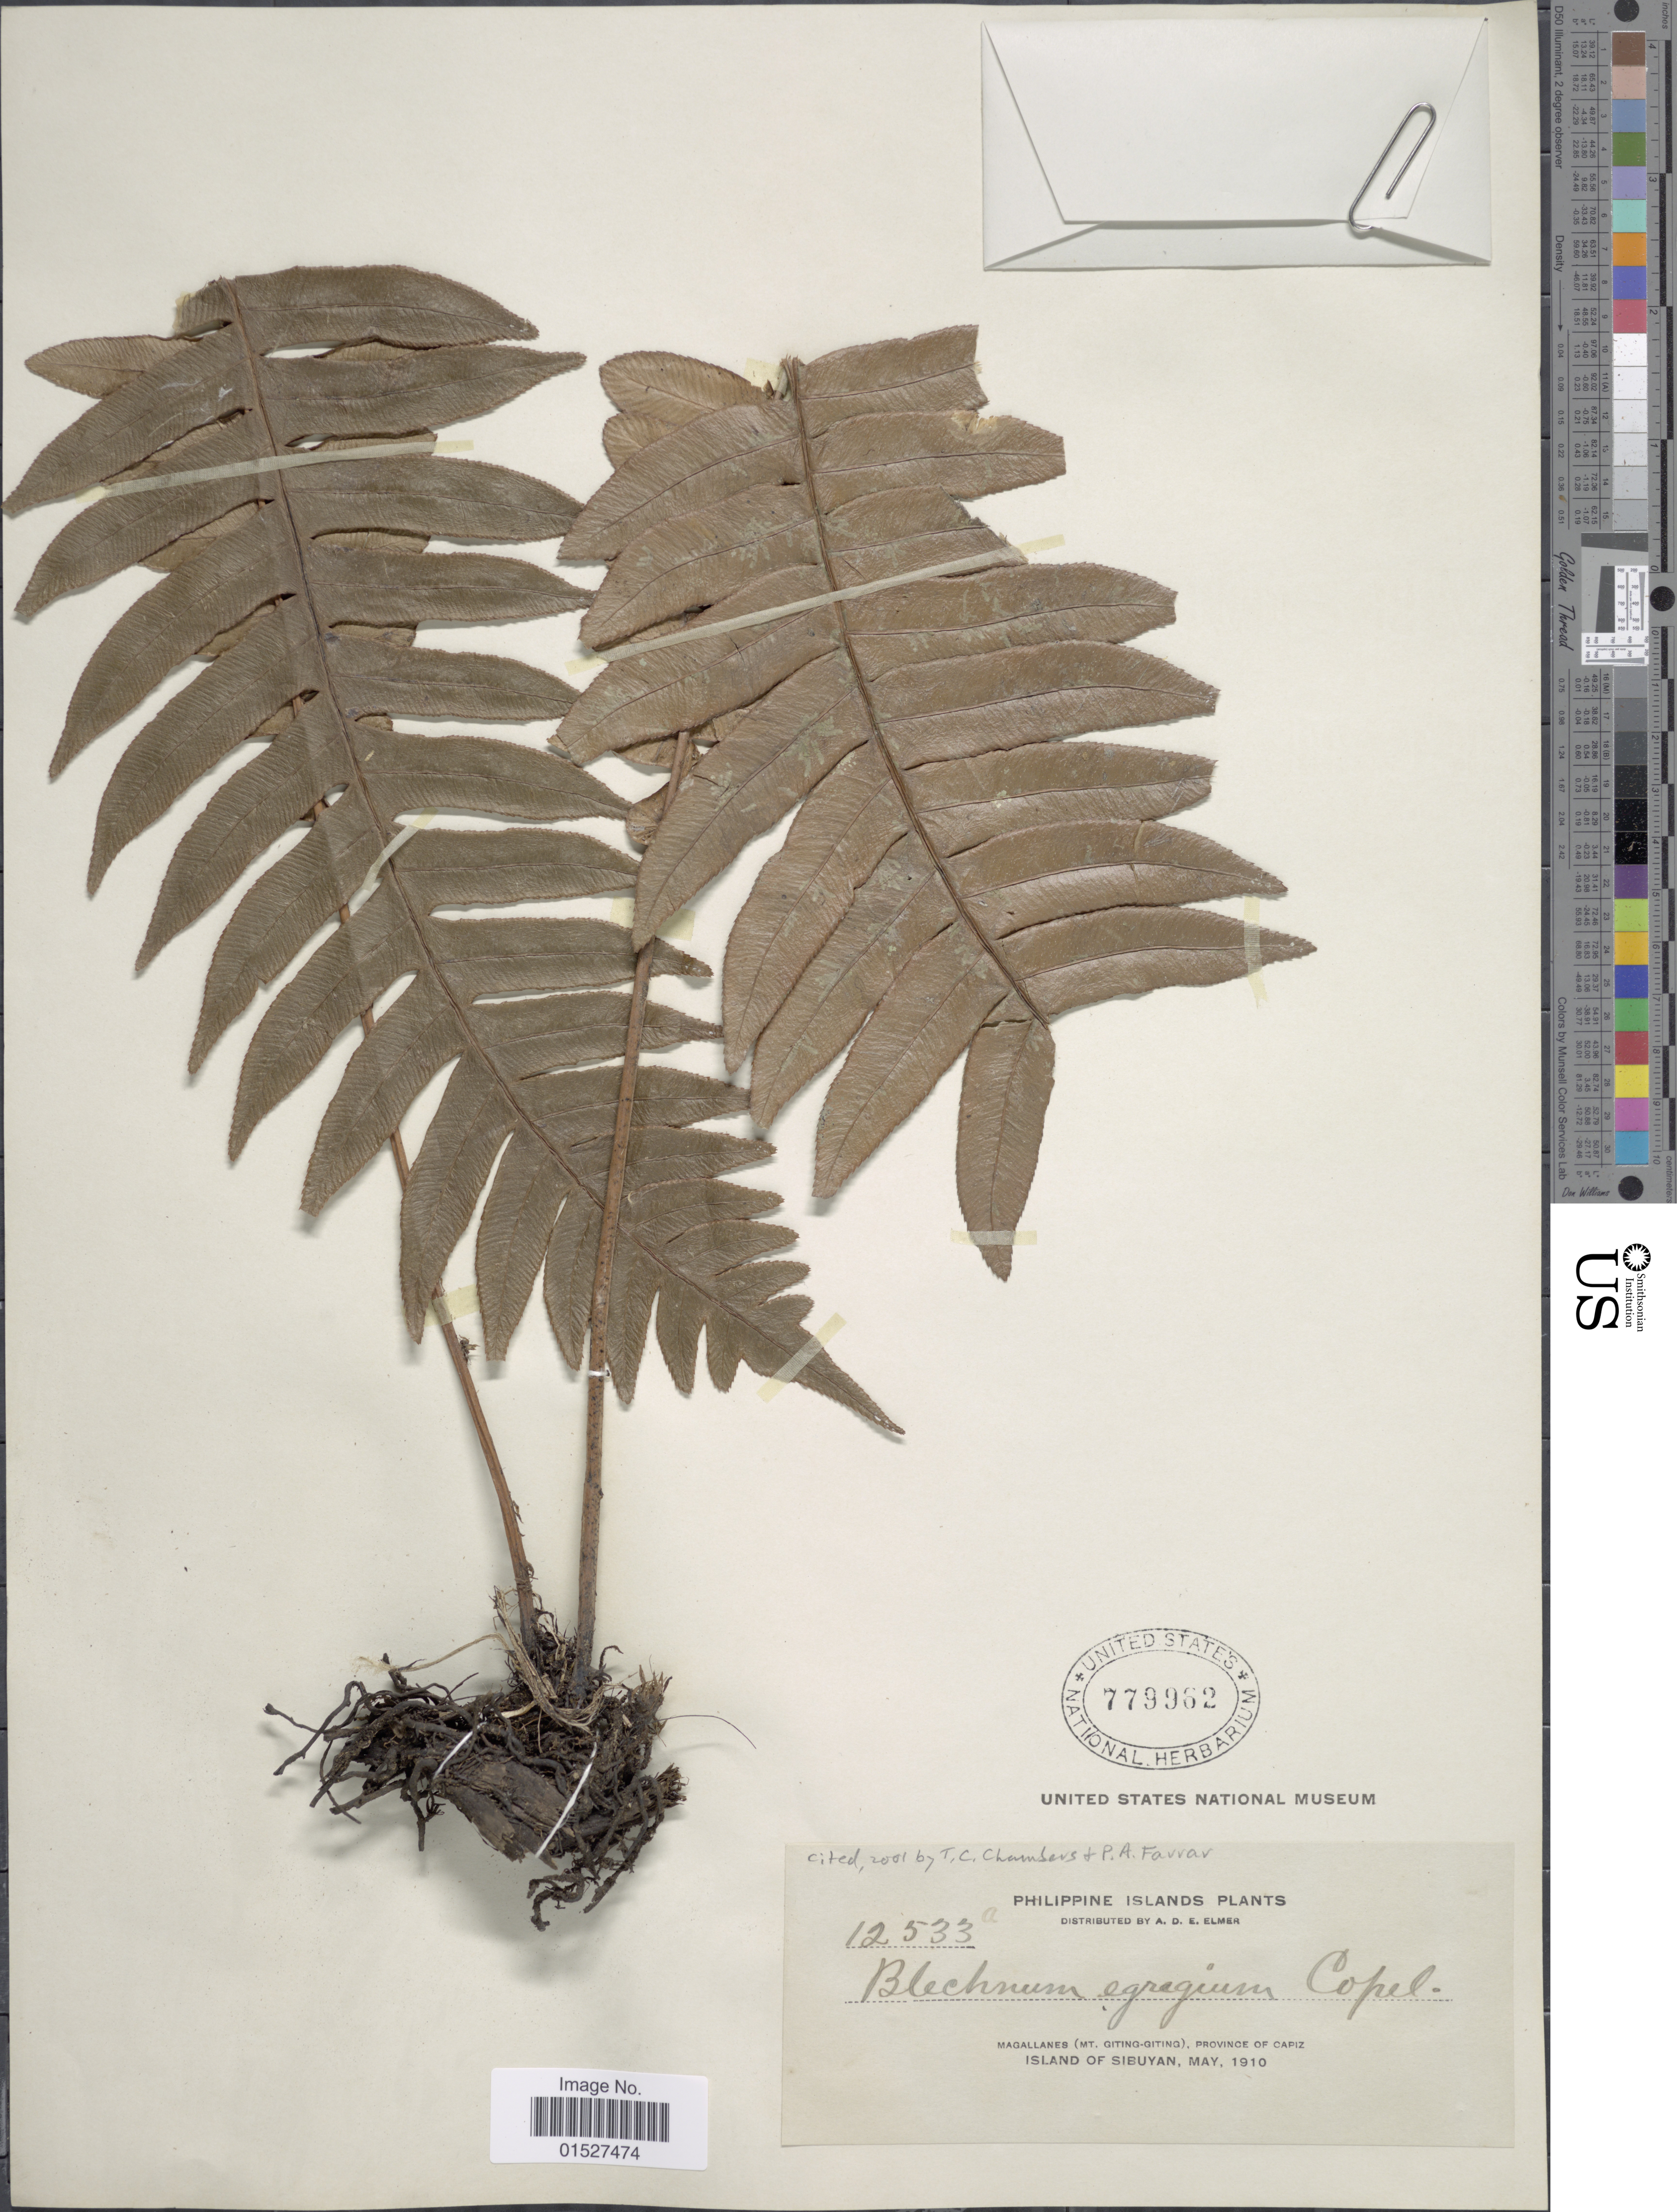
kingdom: Plantae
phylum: Tracheophyta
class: Polypodiopsida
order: Polypodiales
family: Blechnaceae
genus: Blechnum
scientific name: Blechnum egregium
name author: Copel.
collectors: A. D. E. Elmer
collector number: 12533a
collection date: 1910-05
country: Philippines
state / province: Western Visayas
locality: Philippine Islands. Magallanes (Mt. Giting-Giting). Province of Capiz. Island of Sibuyan.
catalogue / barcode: US 779962